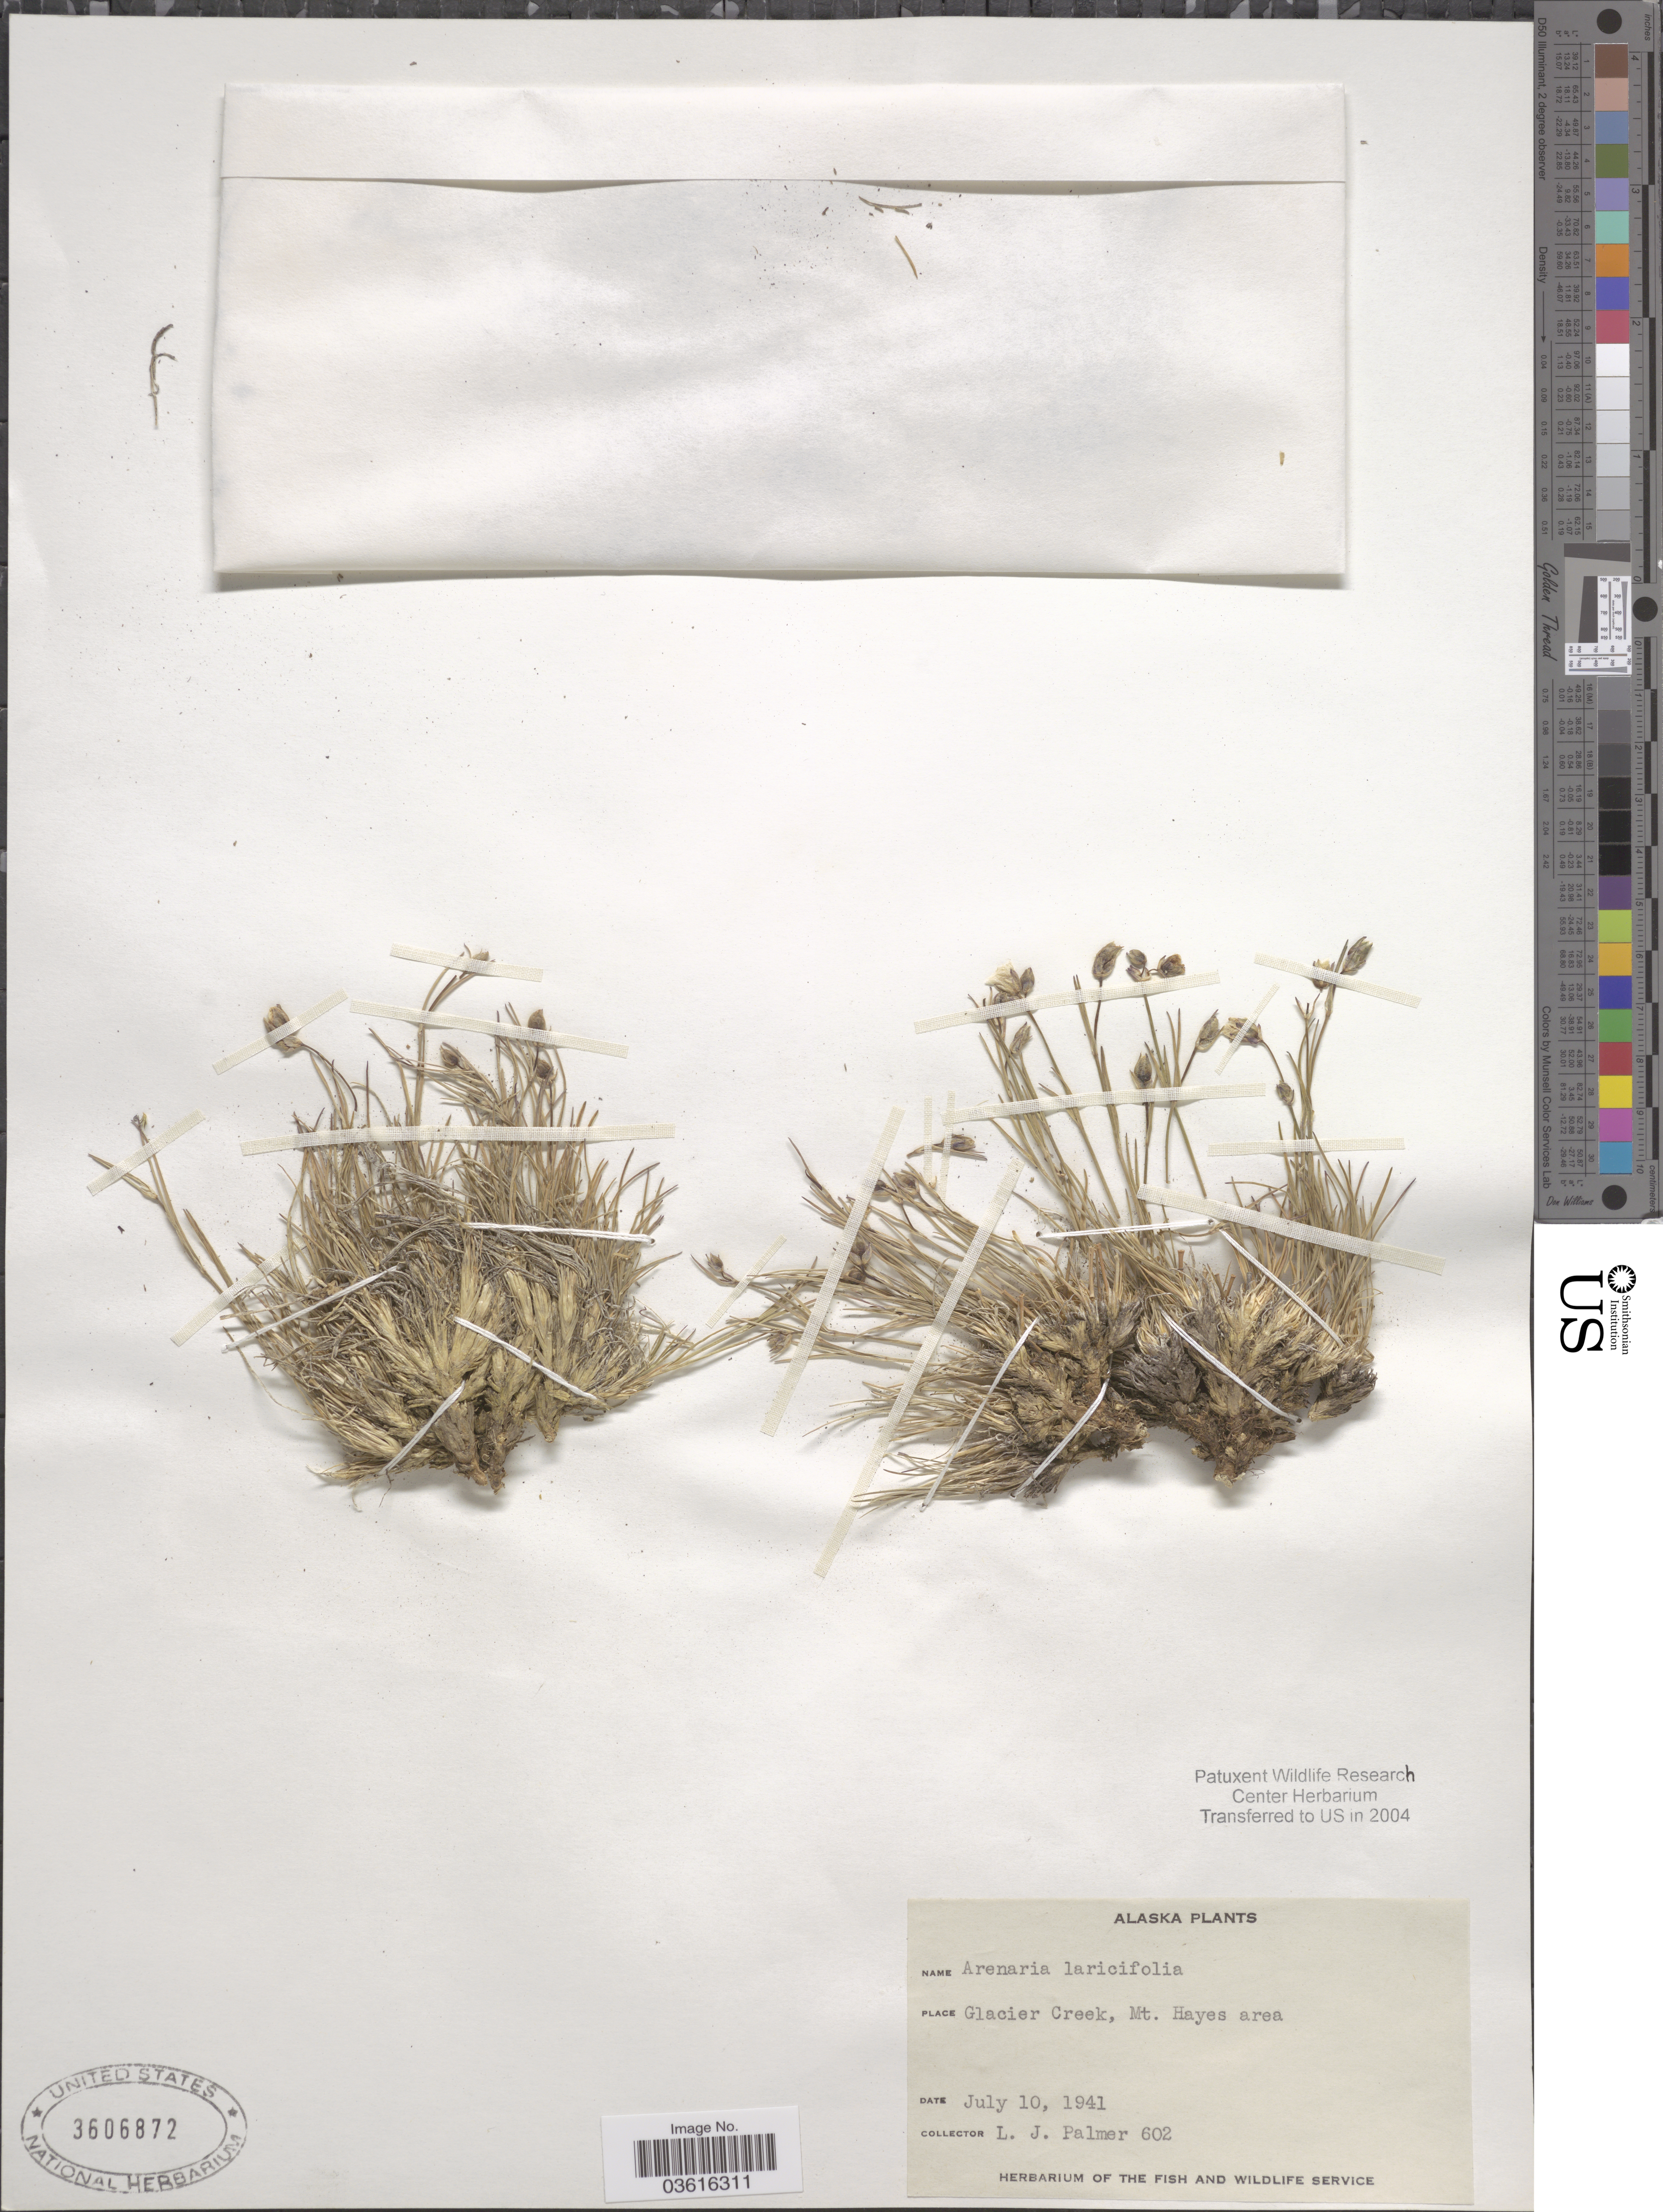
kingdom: Plantae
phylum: Tracheophyta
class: Magnoliopsida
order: Caryophyllales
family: Caryophyllaceae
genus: Eremogone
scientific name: Eremogone capillaris var. capillaris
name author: (Poir.) Fenzl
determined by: Strong, Mark T., (BOT), Smithsonian Institution - National Museum of Natural History (UNITED STATES)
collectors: L. J. Palmer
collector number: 602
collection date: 1941-07-10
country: United States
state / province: Alaska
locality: Glacier Creek, Mt. Hayes area.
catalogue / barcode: US 3606872